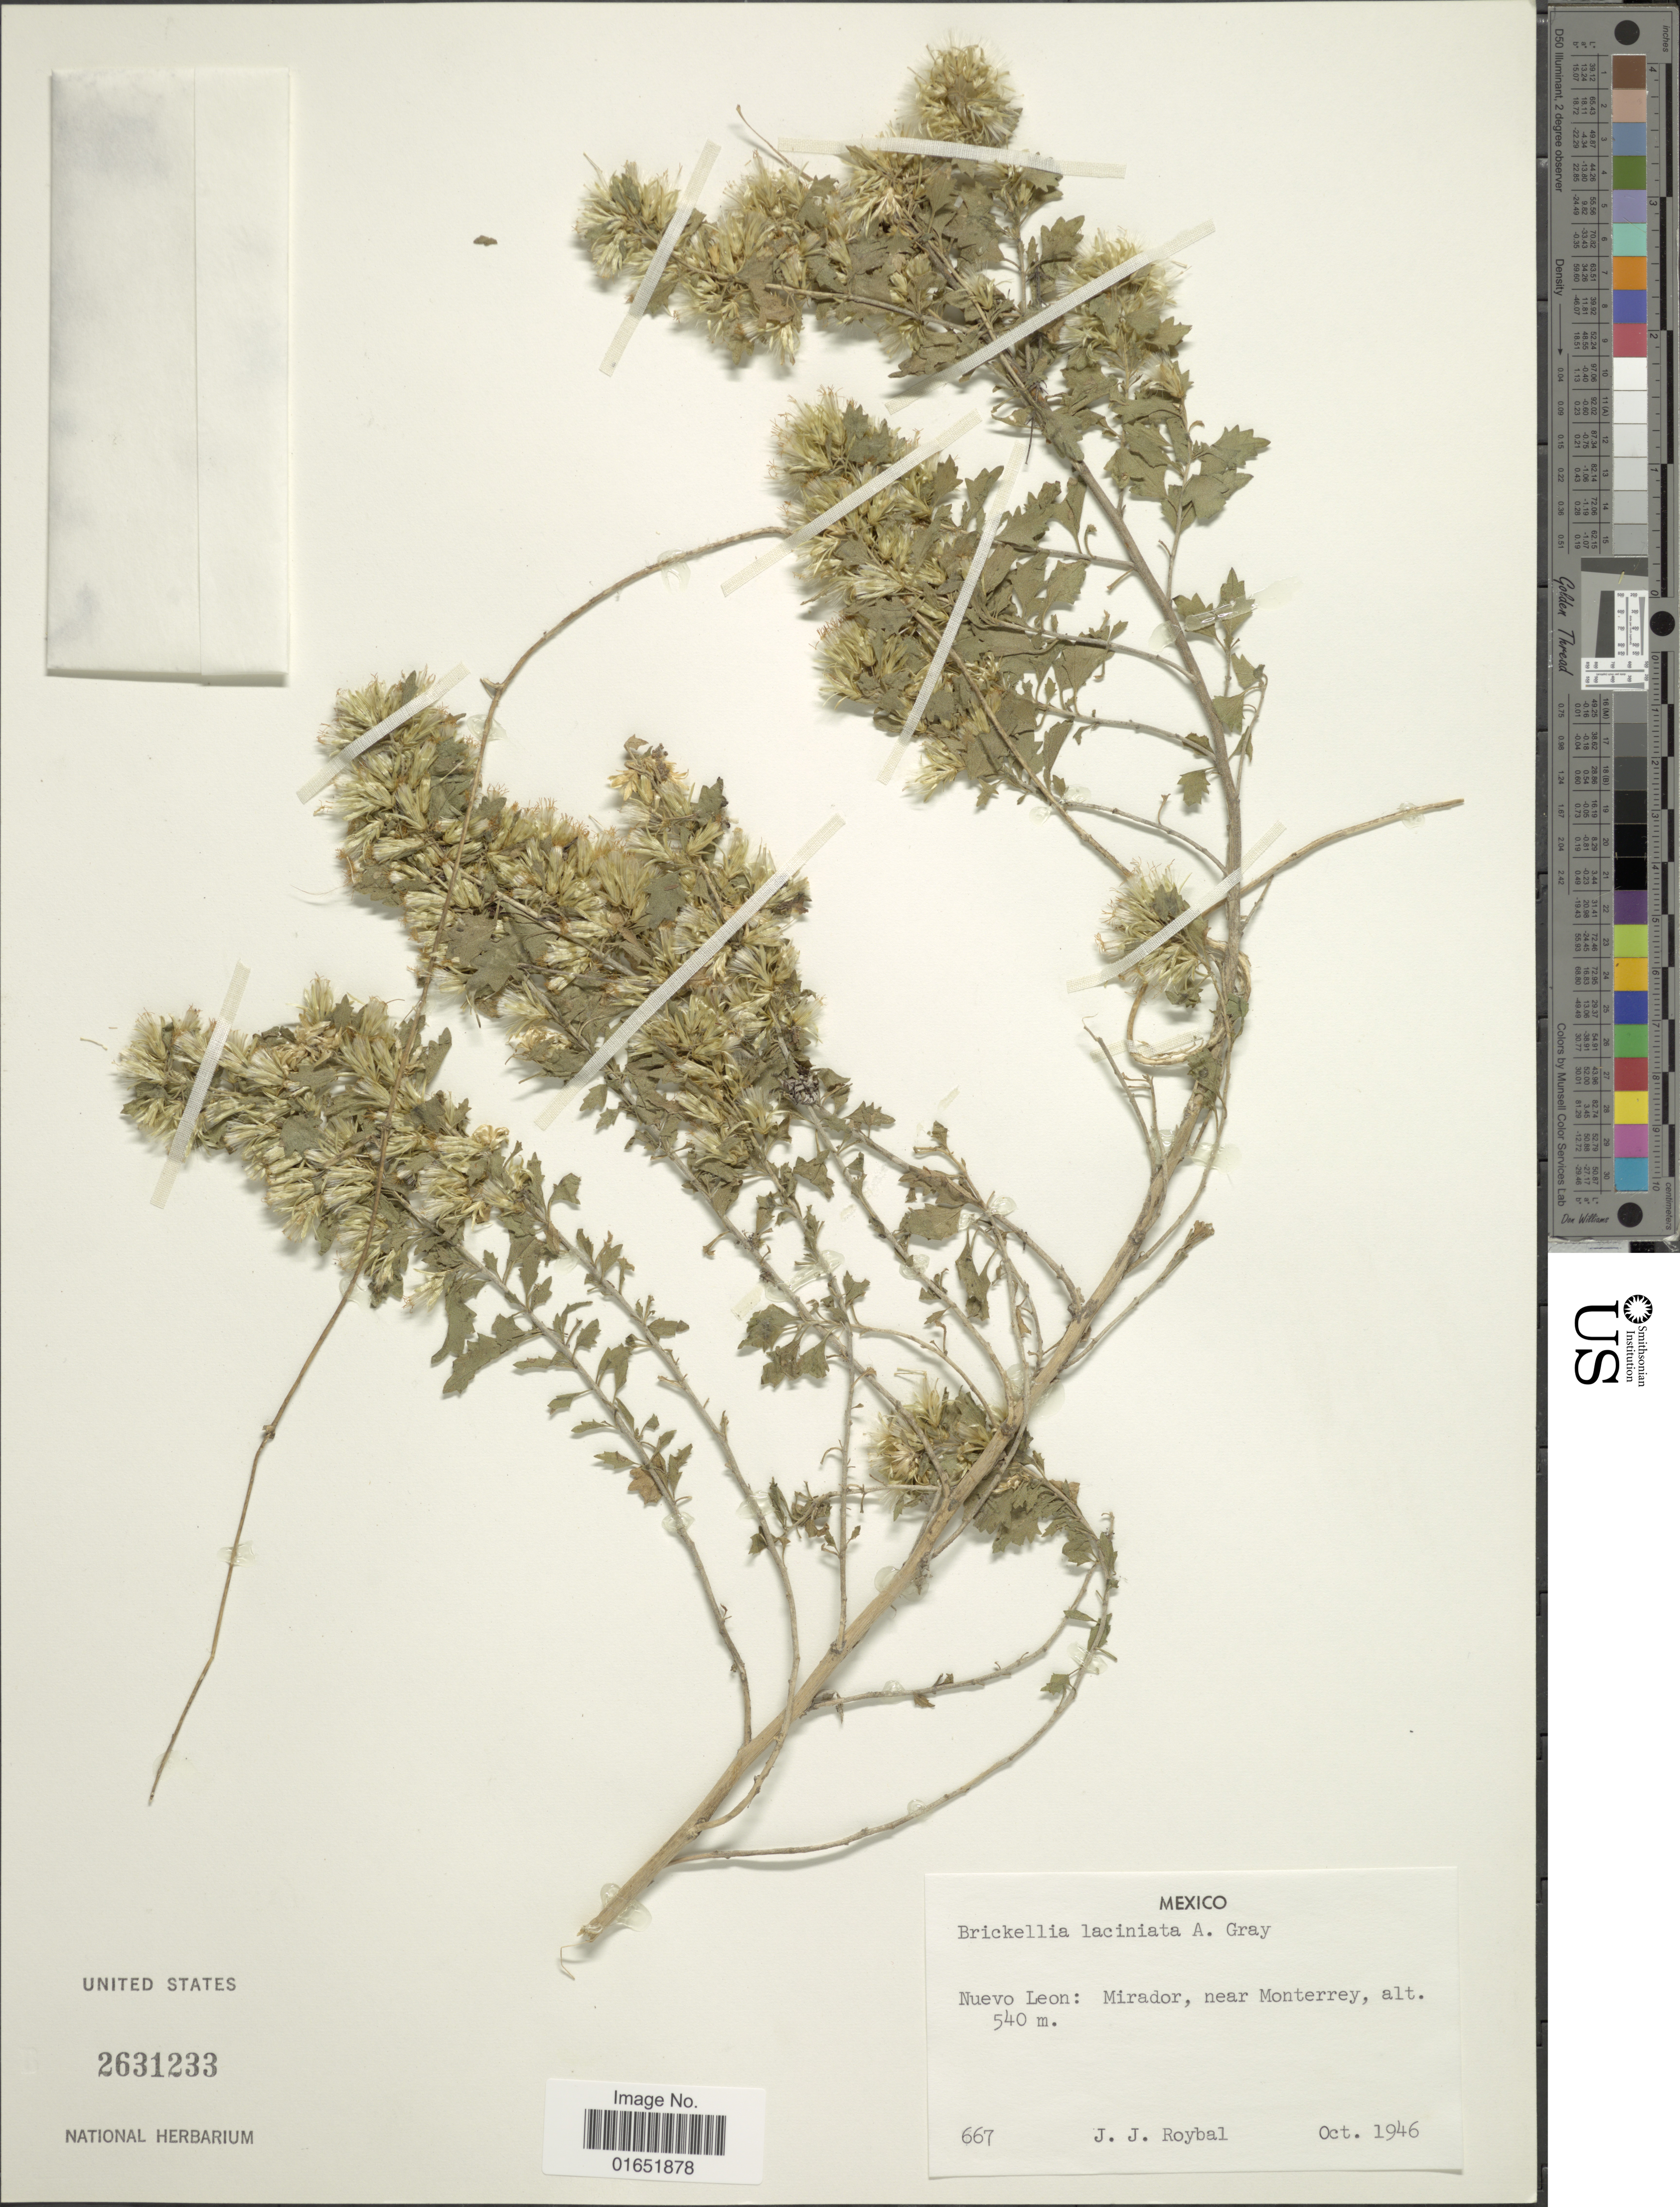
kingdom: Plantae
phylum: Tracheophyta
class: Magnoliopsida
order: Asterales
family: Asteraceae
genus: Brickellia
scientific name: Brickellia laciniata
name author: A. Gray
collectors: J. J. Roybal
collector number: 667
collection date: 1946-10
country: Mexico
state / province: Nuevo León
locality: Mirador, near Monterrey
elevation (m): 540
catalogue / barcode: US 2631233